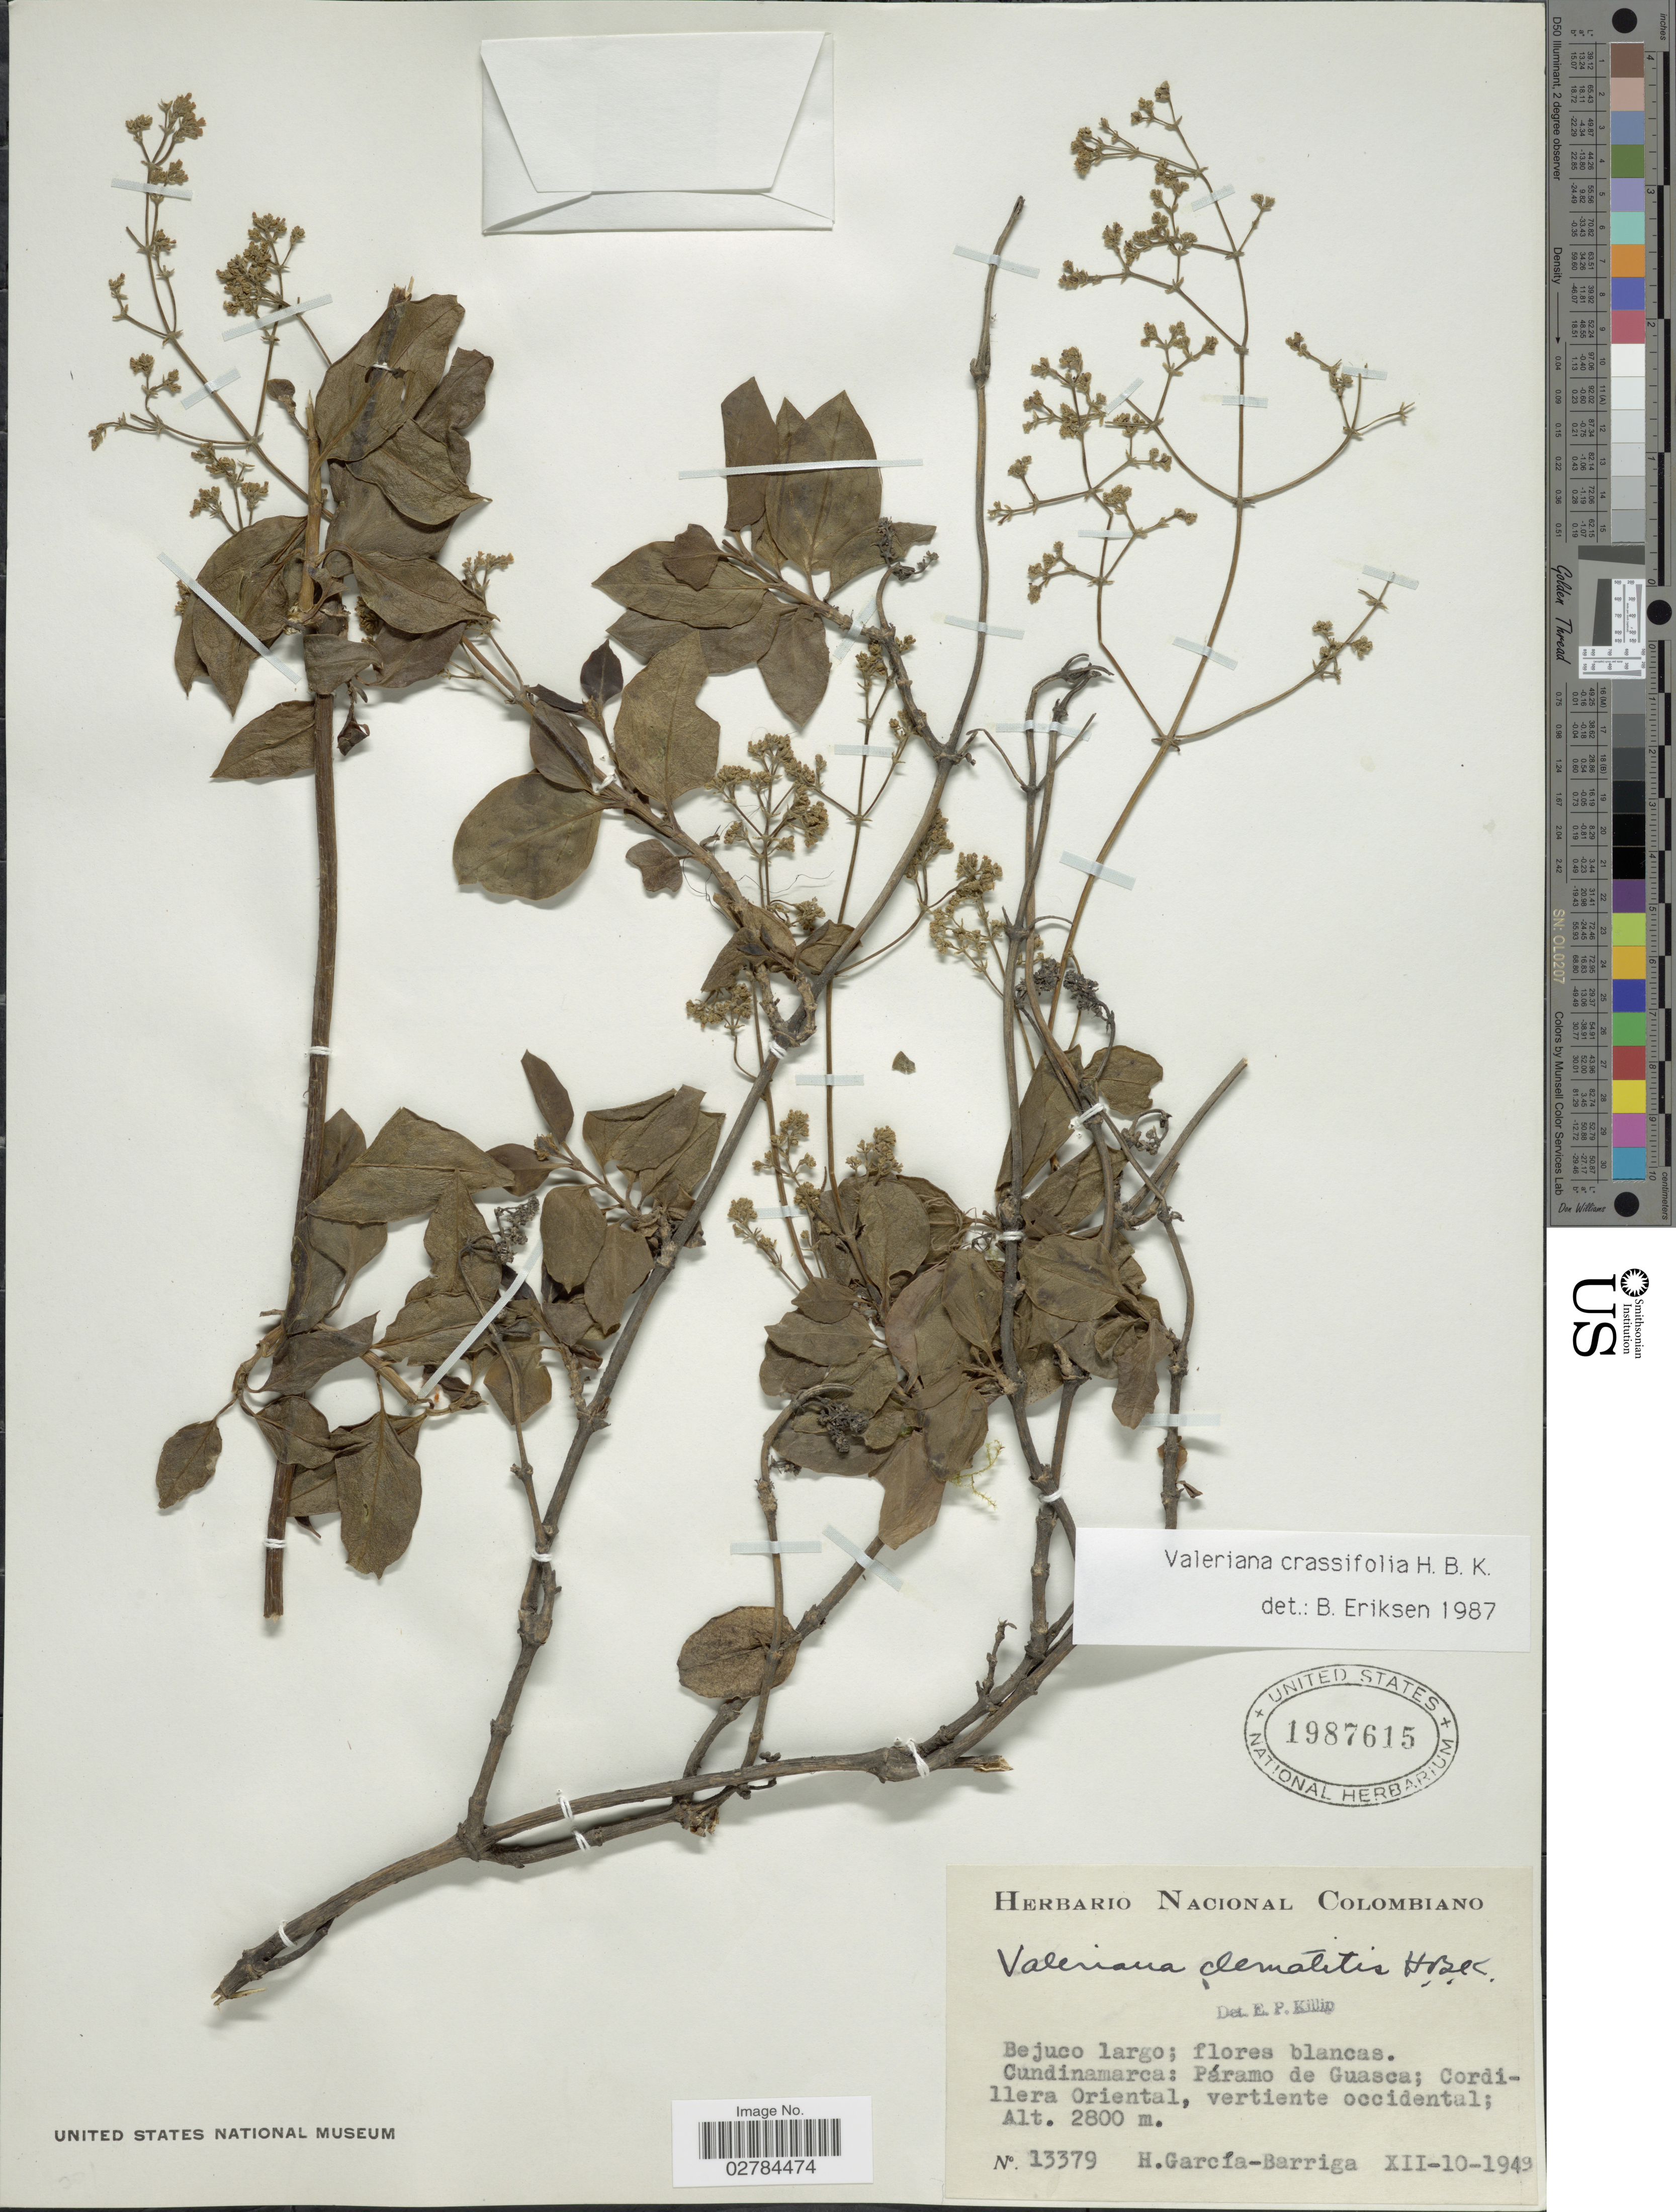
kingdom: Plantae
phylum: Tracheophyta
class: Magnoliopsida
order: Dipsacales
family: Caprifoliaceae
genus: Valeriana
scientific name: Valeriana crassifolia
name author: Kunth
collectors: H. García Barriga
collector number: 13379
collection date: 1949-12-10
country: Colombia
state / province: Cundinamarca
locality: Páramo de Guasca; Cordillera Oriental, vertiente occidental.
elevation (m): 2800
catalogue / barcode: US 1987615